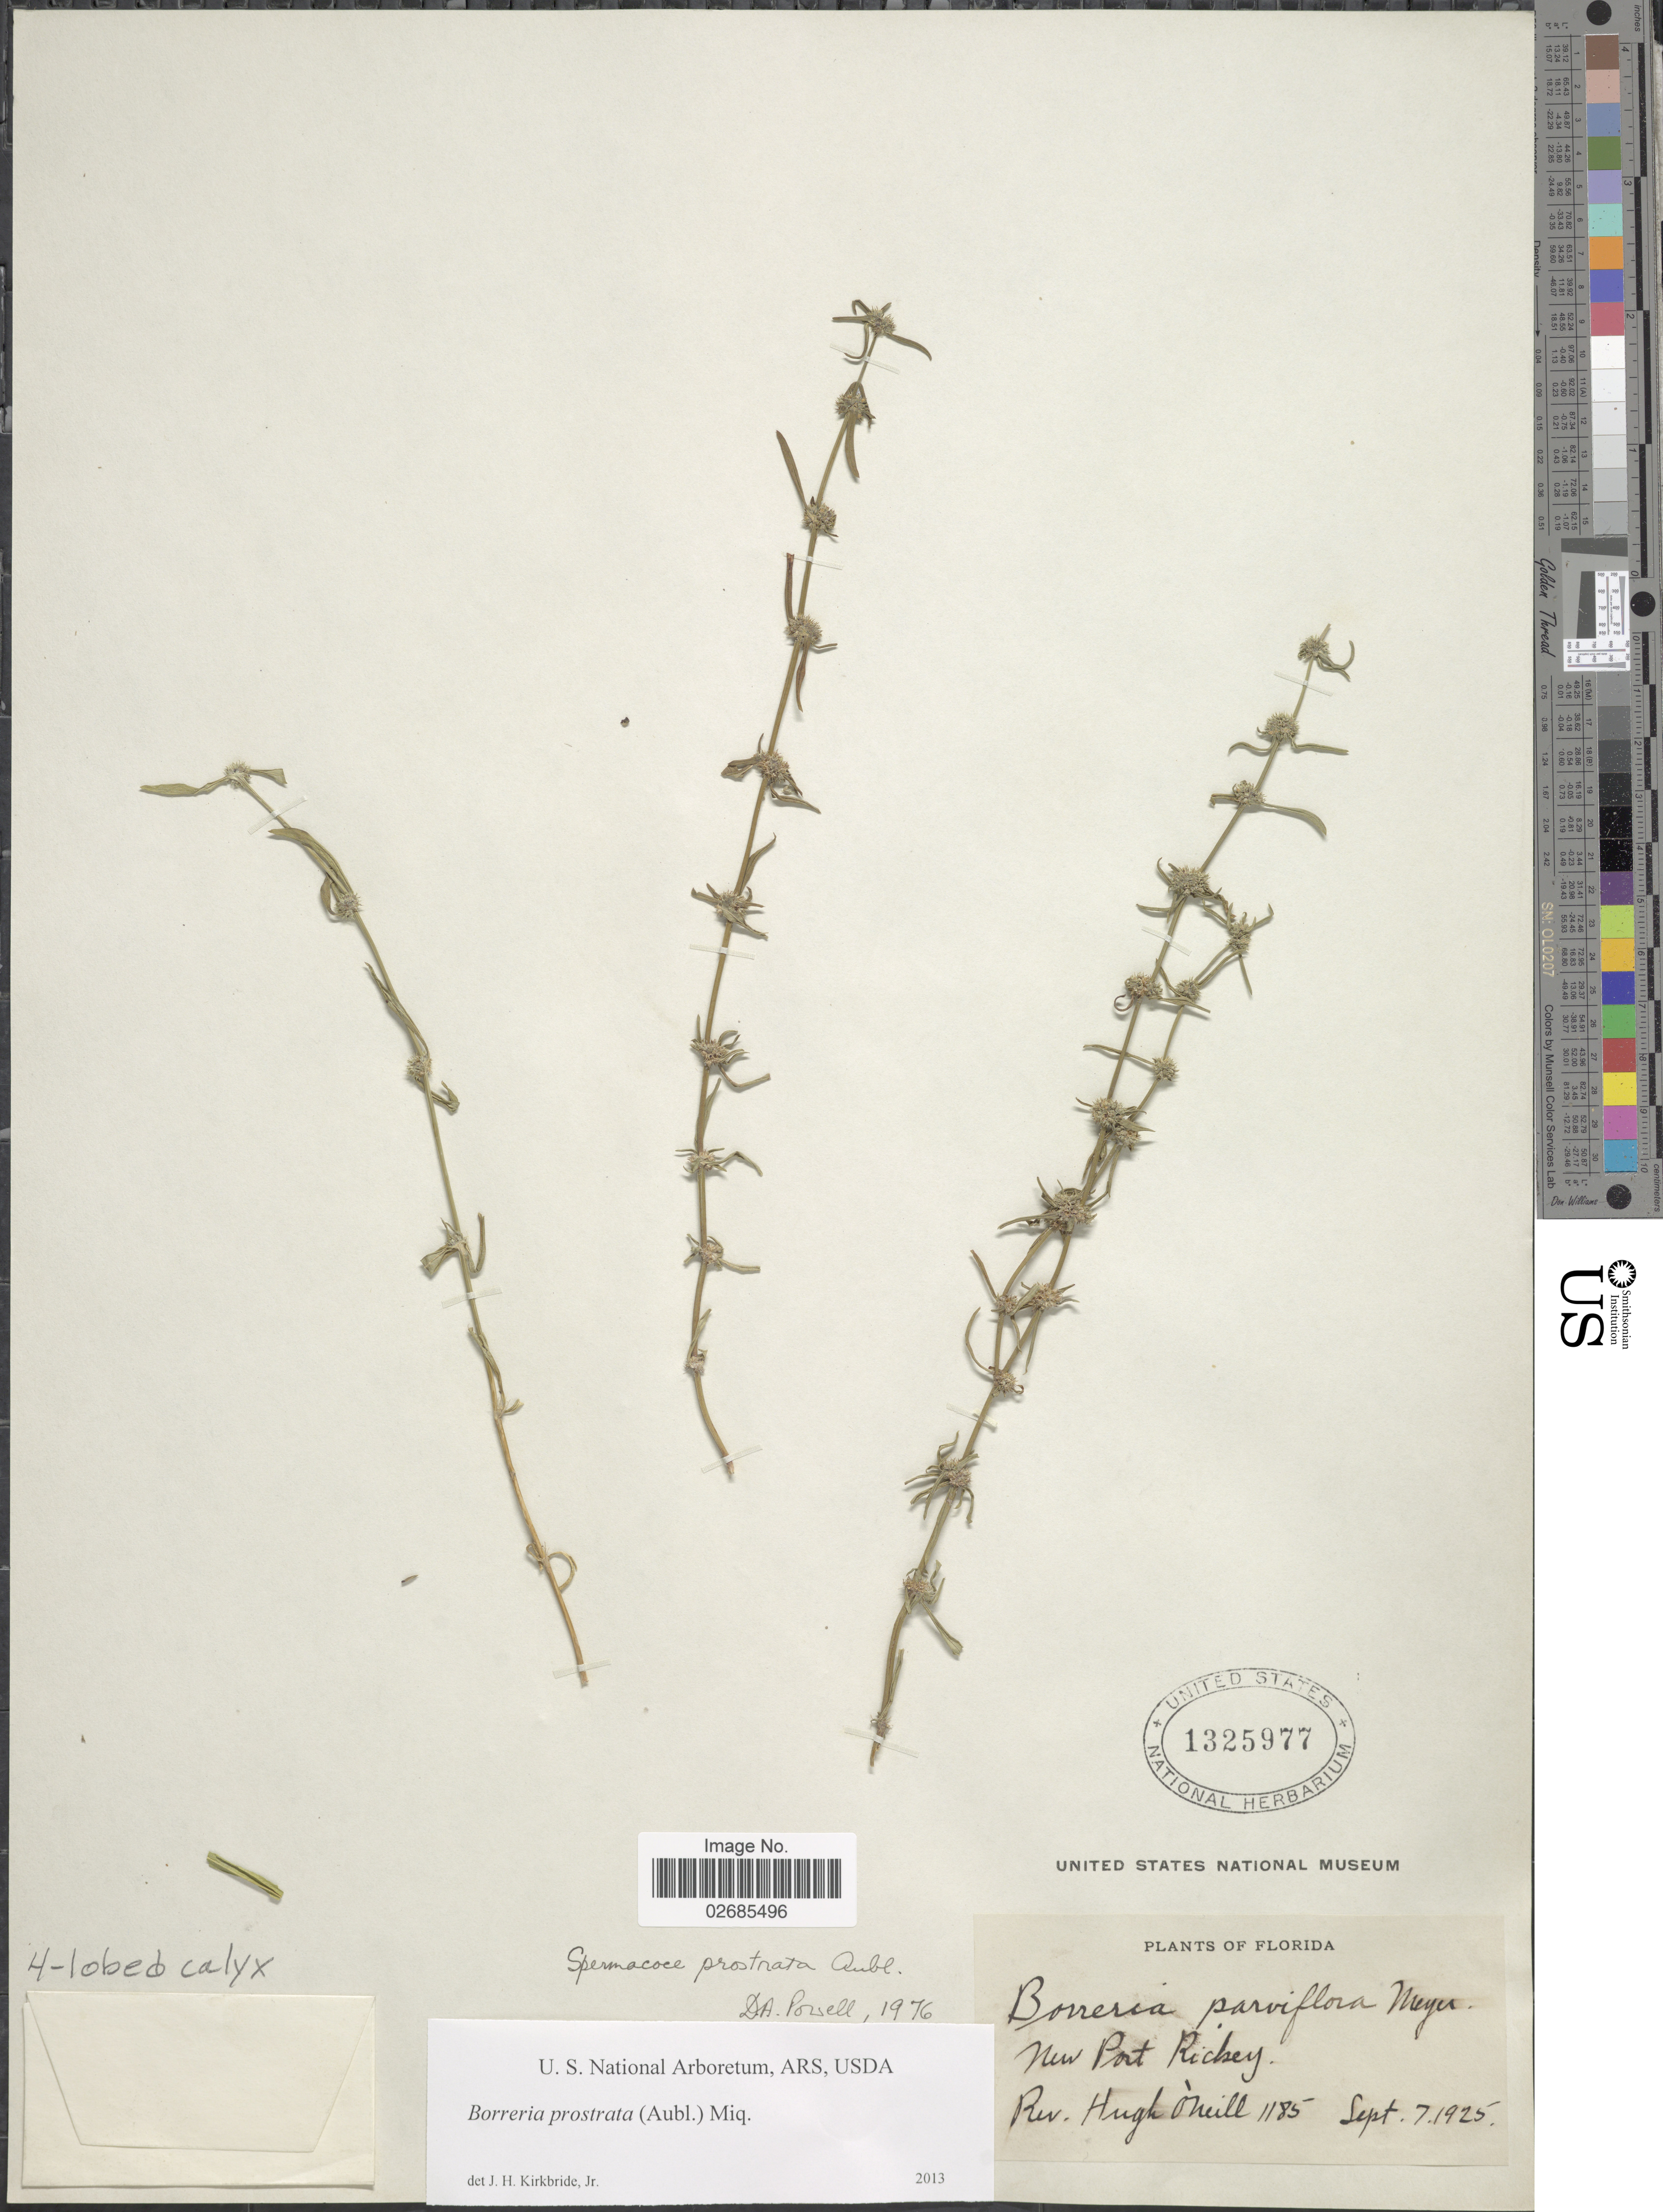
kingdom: Plantae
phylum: Tracheophyta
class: Magnoliopsida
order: Gentianales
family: Rubiaceae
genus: Borreria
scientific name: Borreria prostrata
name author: (Aubl.) Miq.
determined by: Kirkbride, J. H., Jr.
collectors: H. O'Neill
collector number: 1185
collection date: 1925-09-07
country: United States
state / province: Florida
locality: New Port Richey.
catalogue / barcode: US 1325977